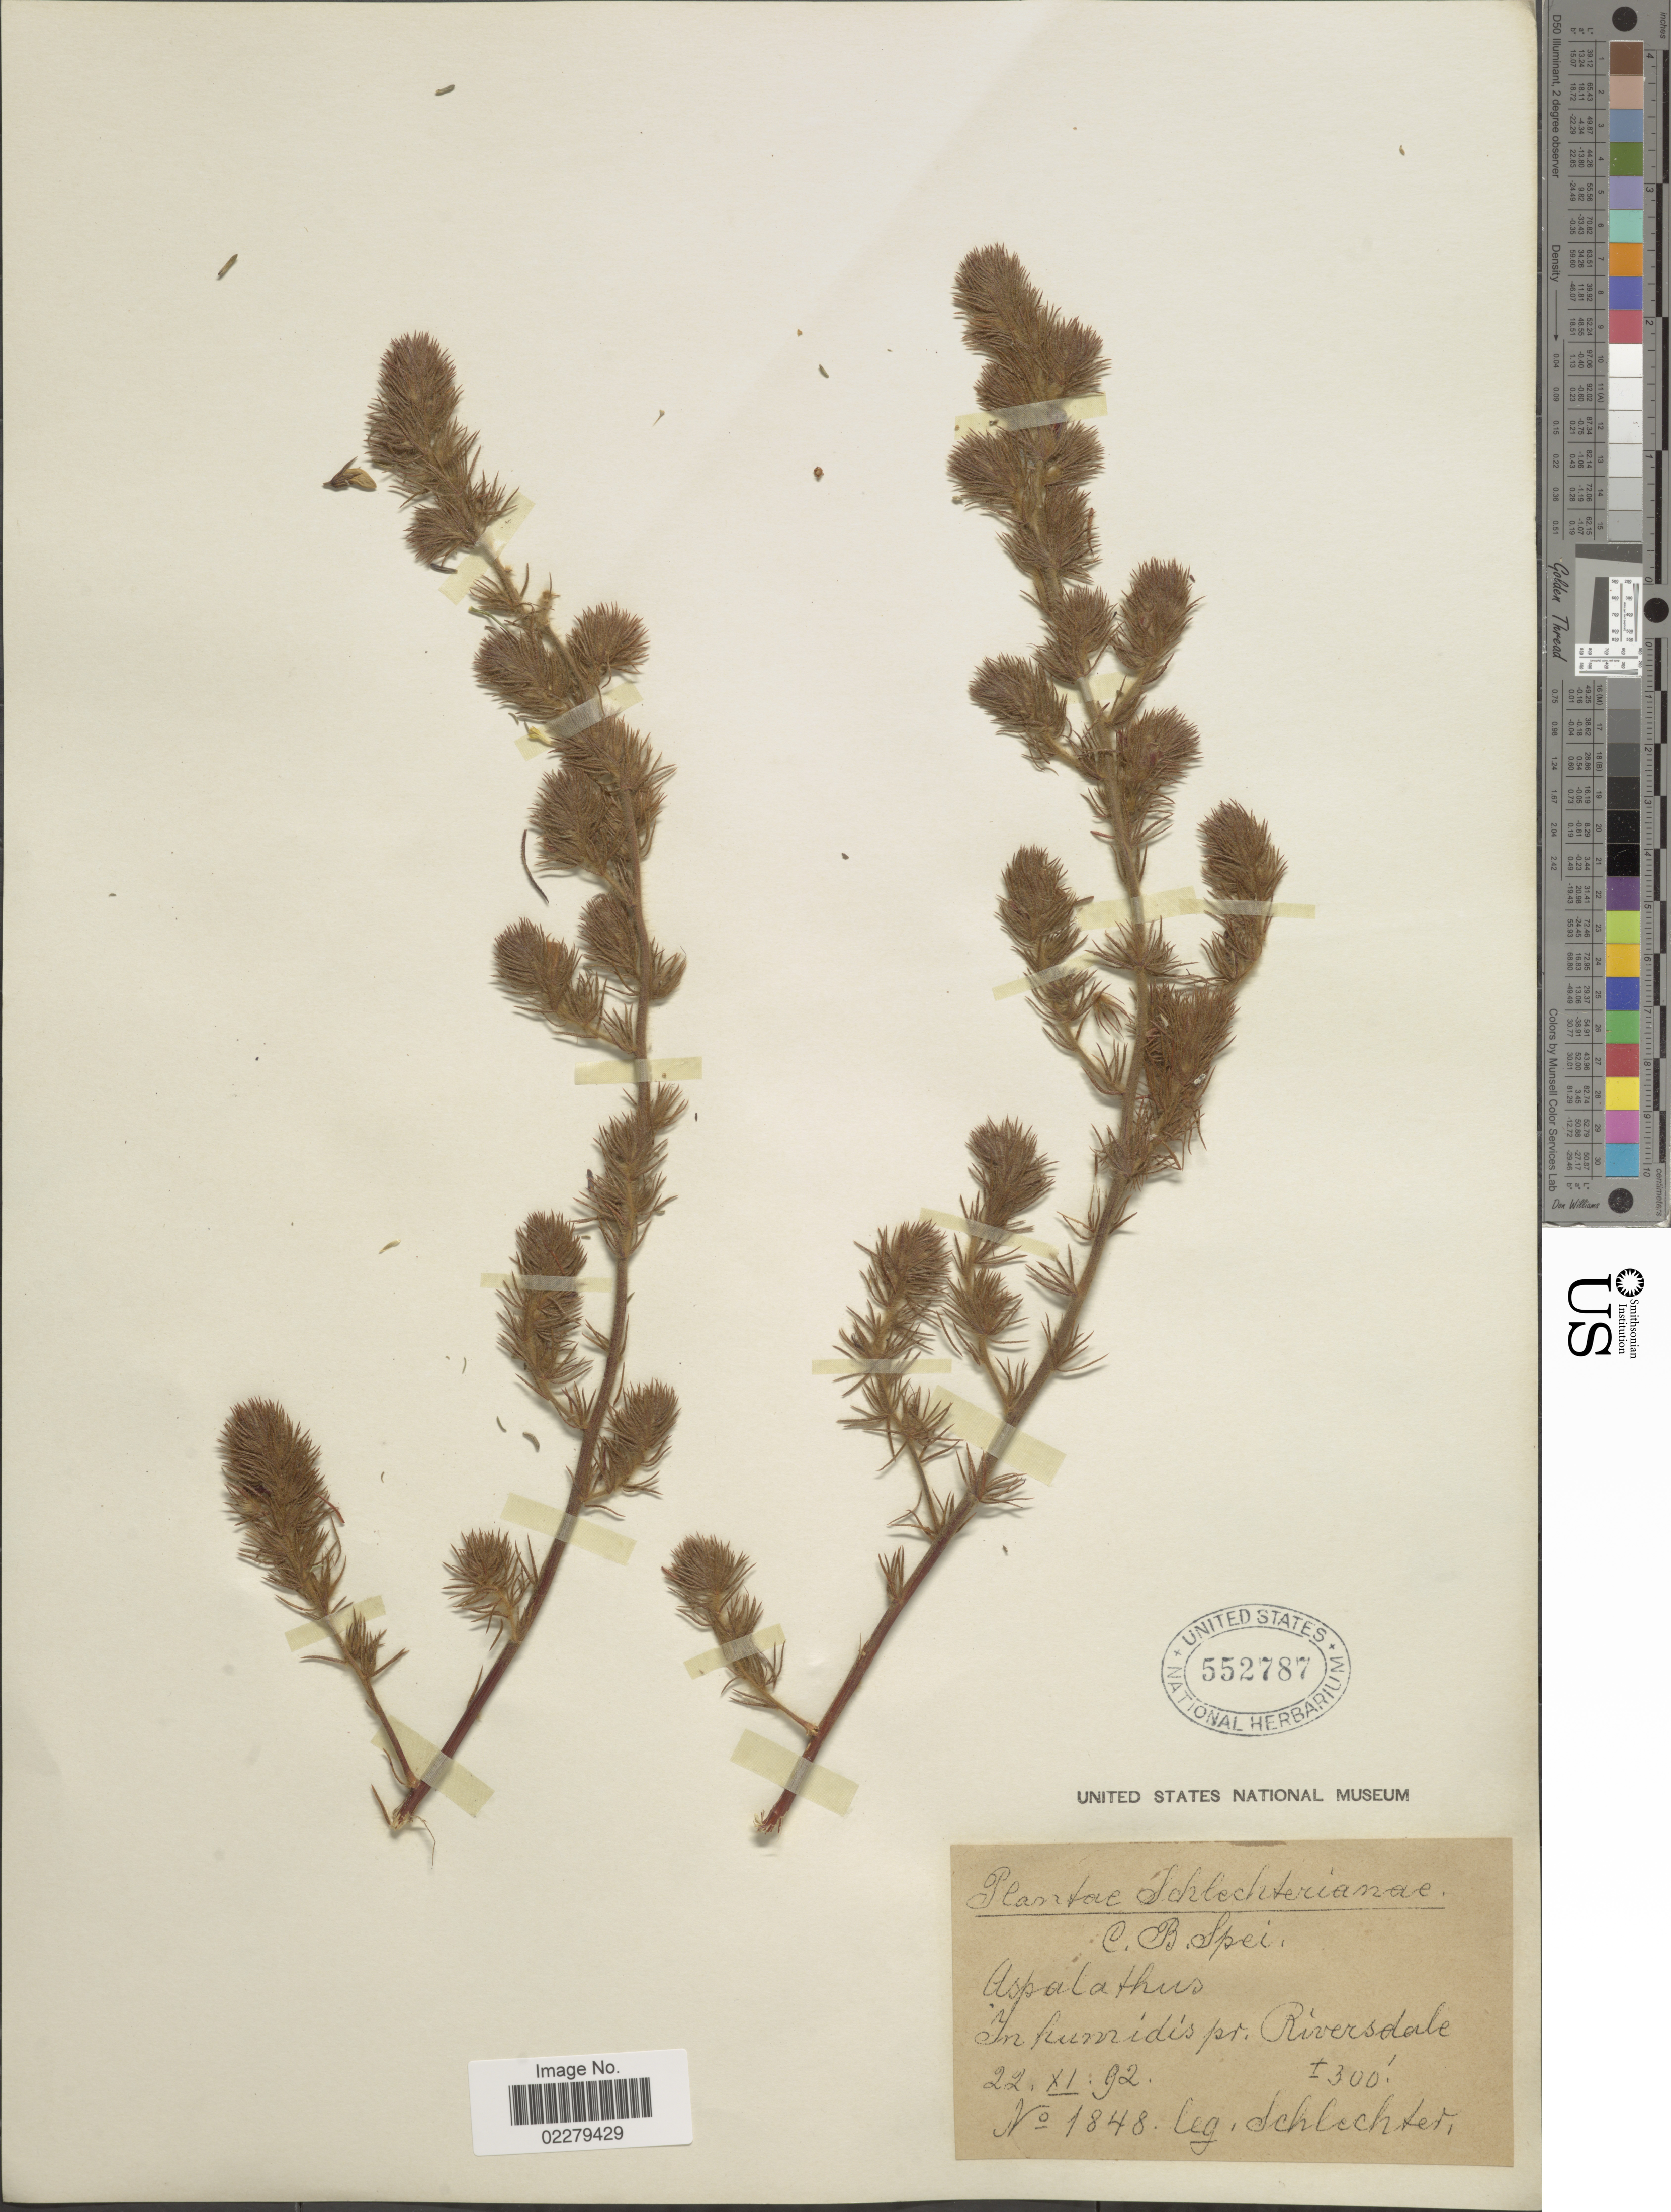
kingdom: Plantae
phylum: Tracheophyta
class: Magnoliopsida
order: Fabales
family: Fabaceae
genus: Aspalathus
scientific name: Aspalathus sp.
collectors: Schlechter, --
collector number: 1848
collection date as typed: Transcribed d/m/y: 22/11/92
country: South Africa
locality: In fumidis pr. Riversdale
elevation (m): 91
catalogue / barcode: US 552787